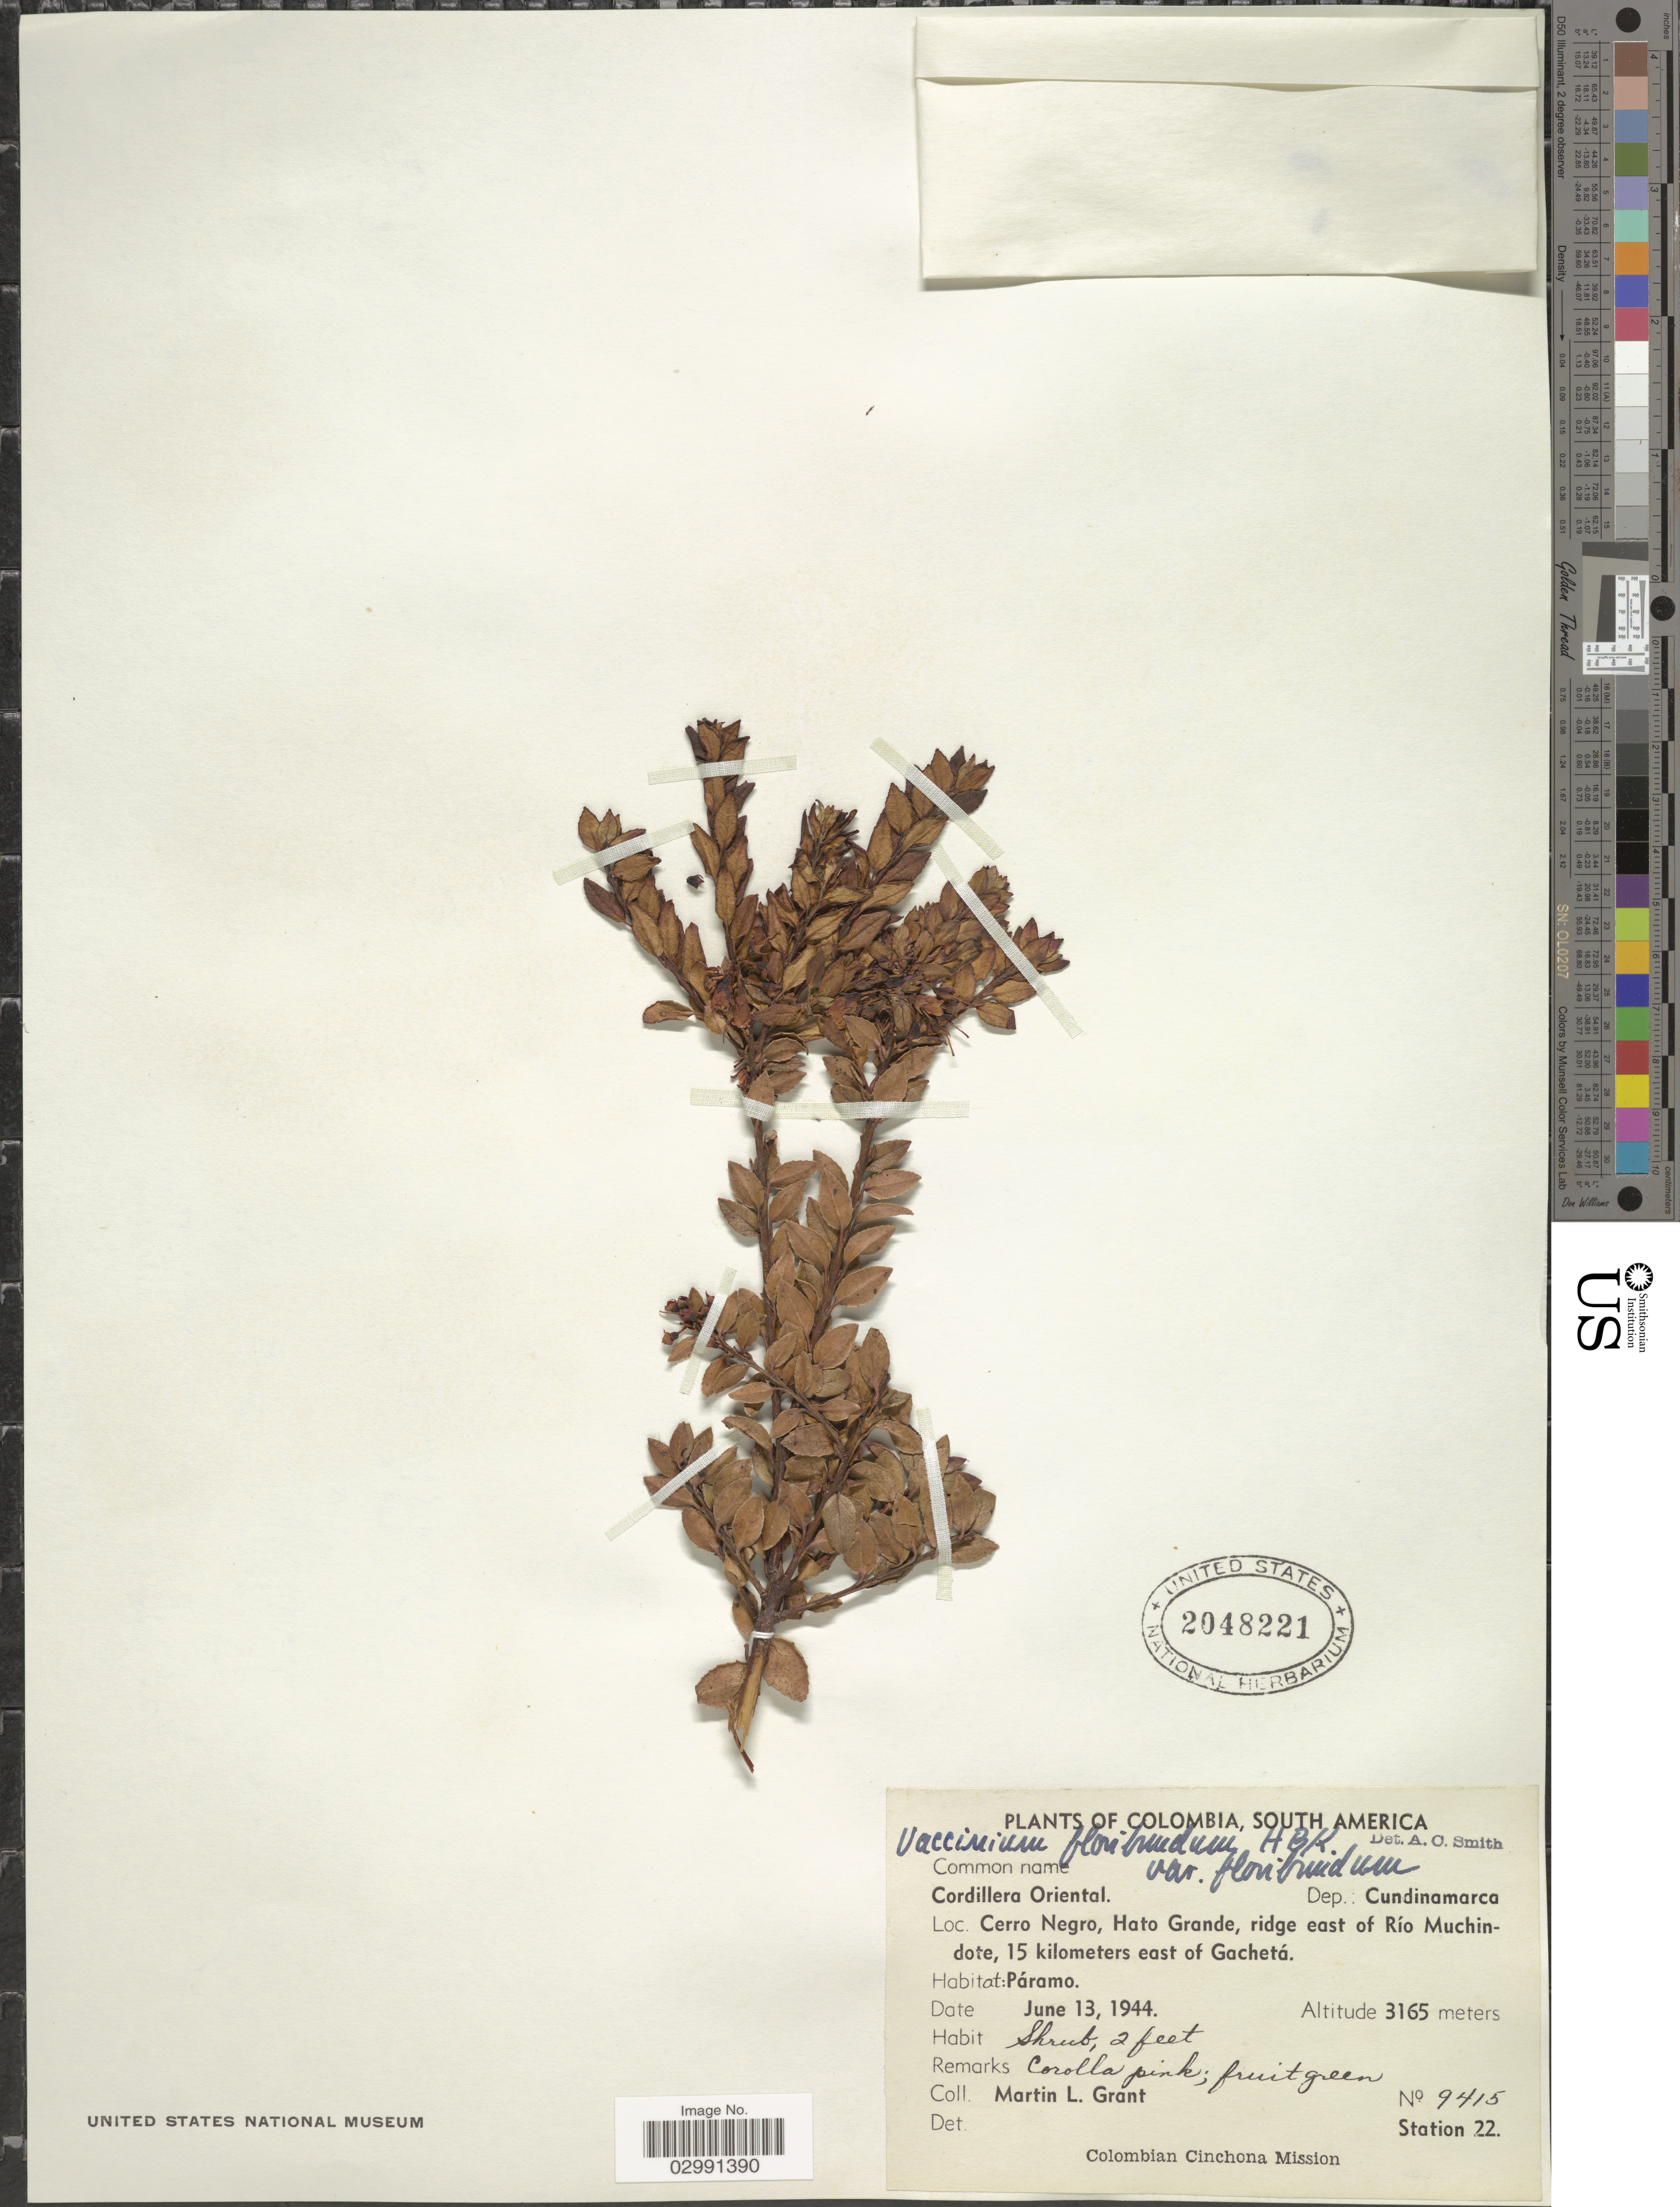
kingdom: Plantae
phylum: Tracheophyta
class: Magnoliopsida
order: Ericales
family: Ericaceae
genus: Vaccinium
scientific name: Vaccinium floribundum var. floribundum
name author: Kunth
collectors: M. L. Grant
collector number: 9415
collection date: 1944-06-13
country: Colombia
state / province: Cundinamarca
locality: South America. Cordillera Oriental. Dep.: Cundinamarca. Cerro Negro, Hato Grande, ridge east of Río Munchindote, 15 kilometers east of Gachetá. Páramo.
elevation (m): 3165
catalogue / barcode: US 2048221